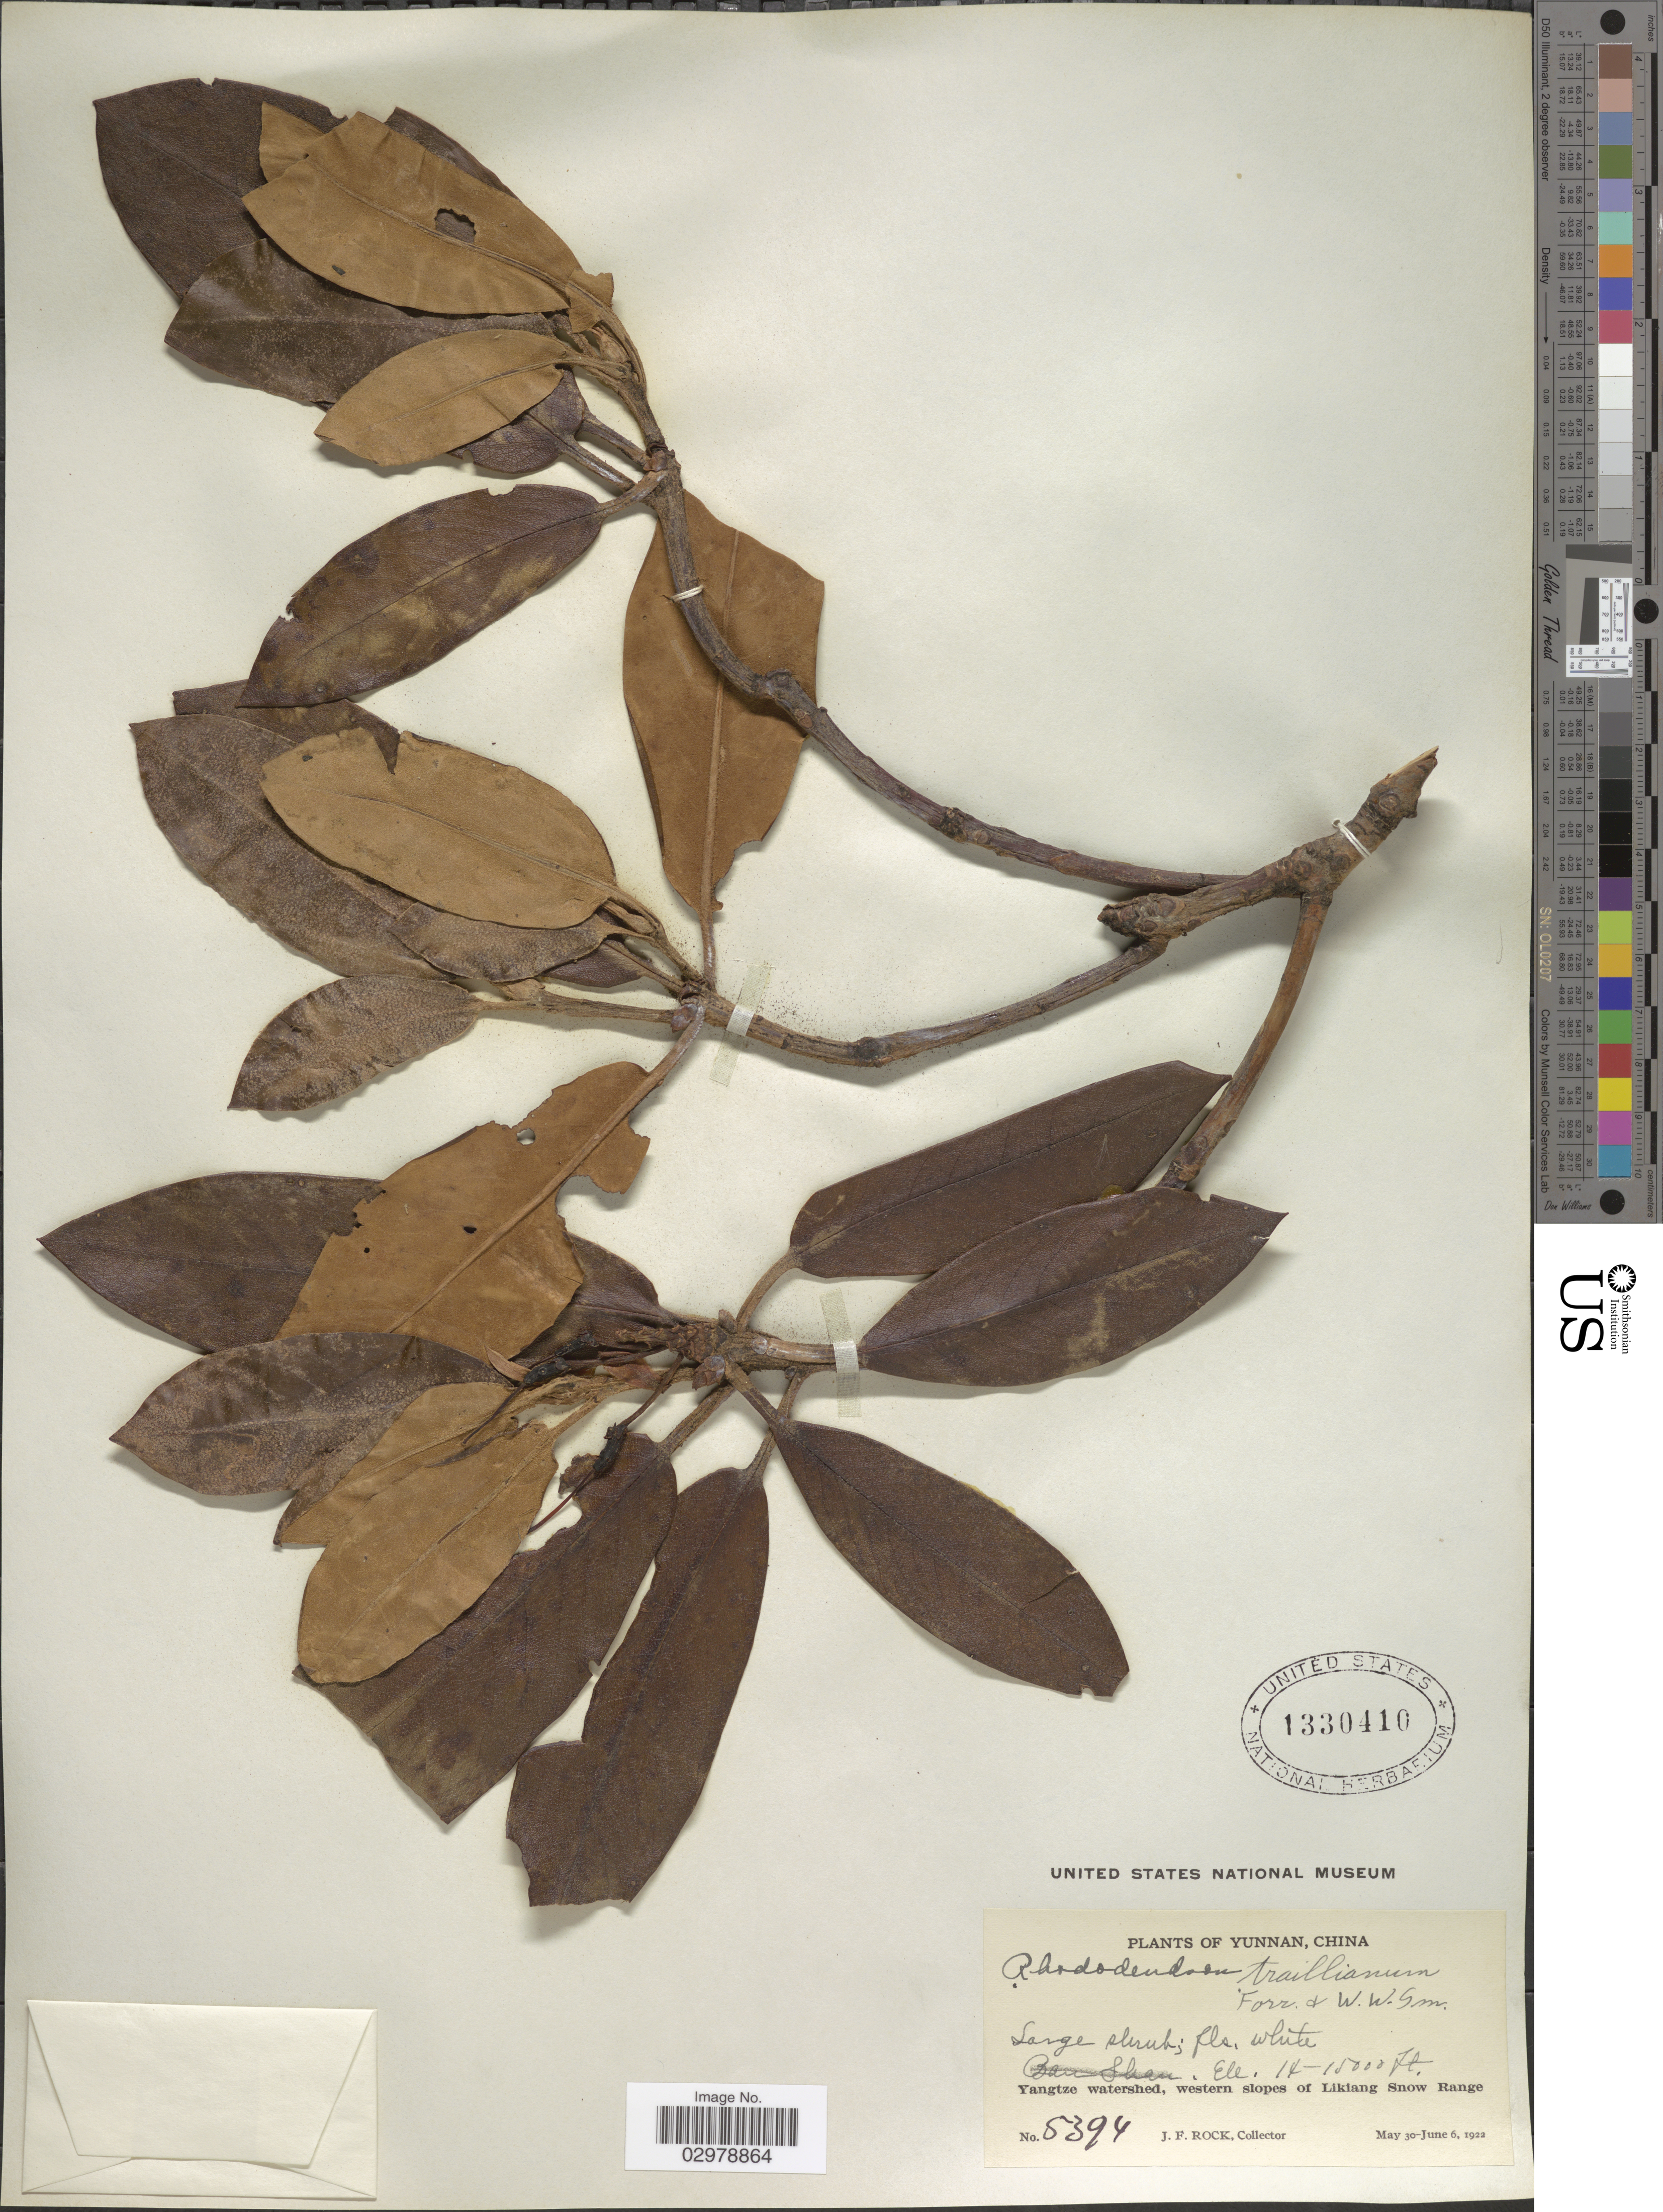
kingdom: Plantae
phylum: Tracheophyta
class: Magnoliopsida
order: Ericales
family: Ericaceae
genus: Rhododendron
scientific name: Rhododendron traillianum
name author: Forrest & W.W. Sm.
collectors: J. Rock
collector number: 5394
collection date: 1922-05-30/1922-06-06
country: China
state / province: Yunnan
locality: Yangtze watershed, western slopes of Likiang Snow Range.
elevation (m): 4267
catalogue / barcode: US 1330410